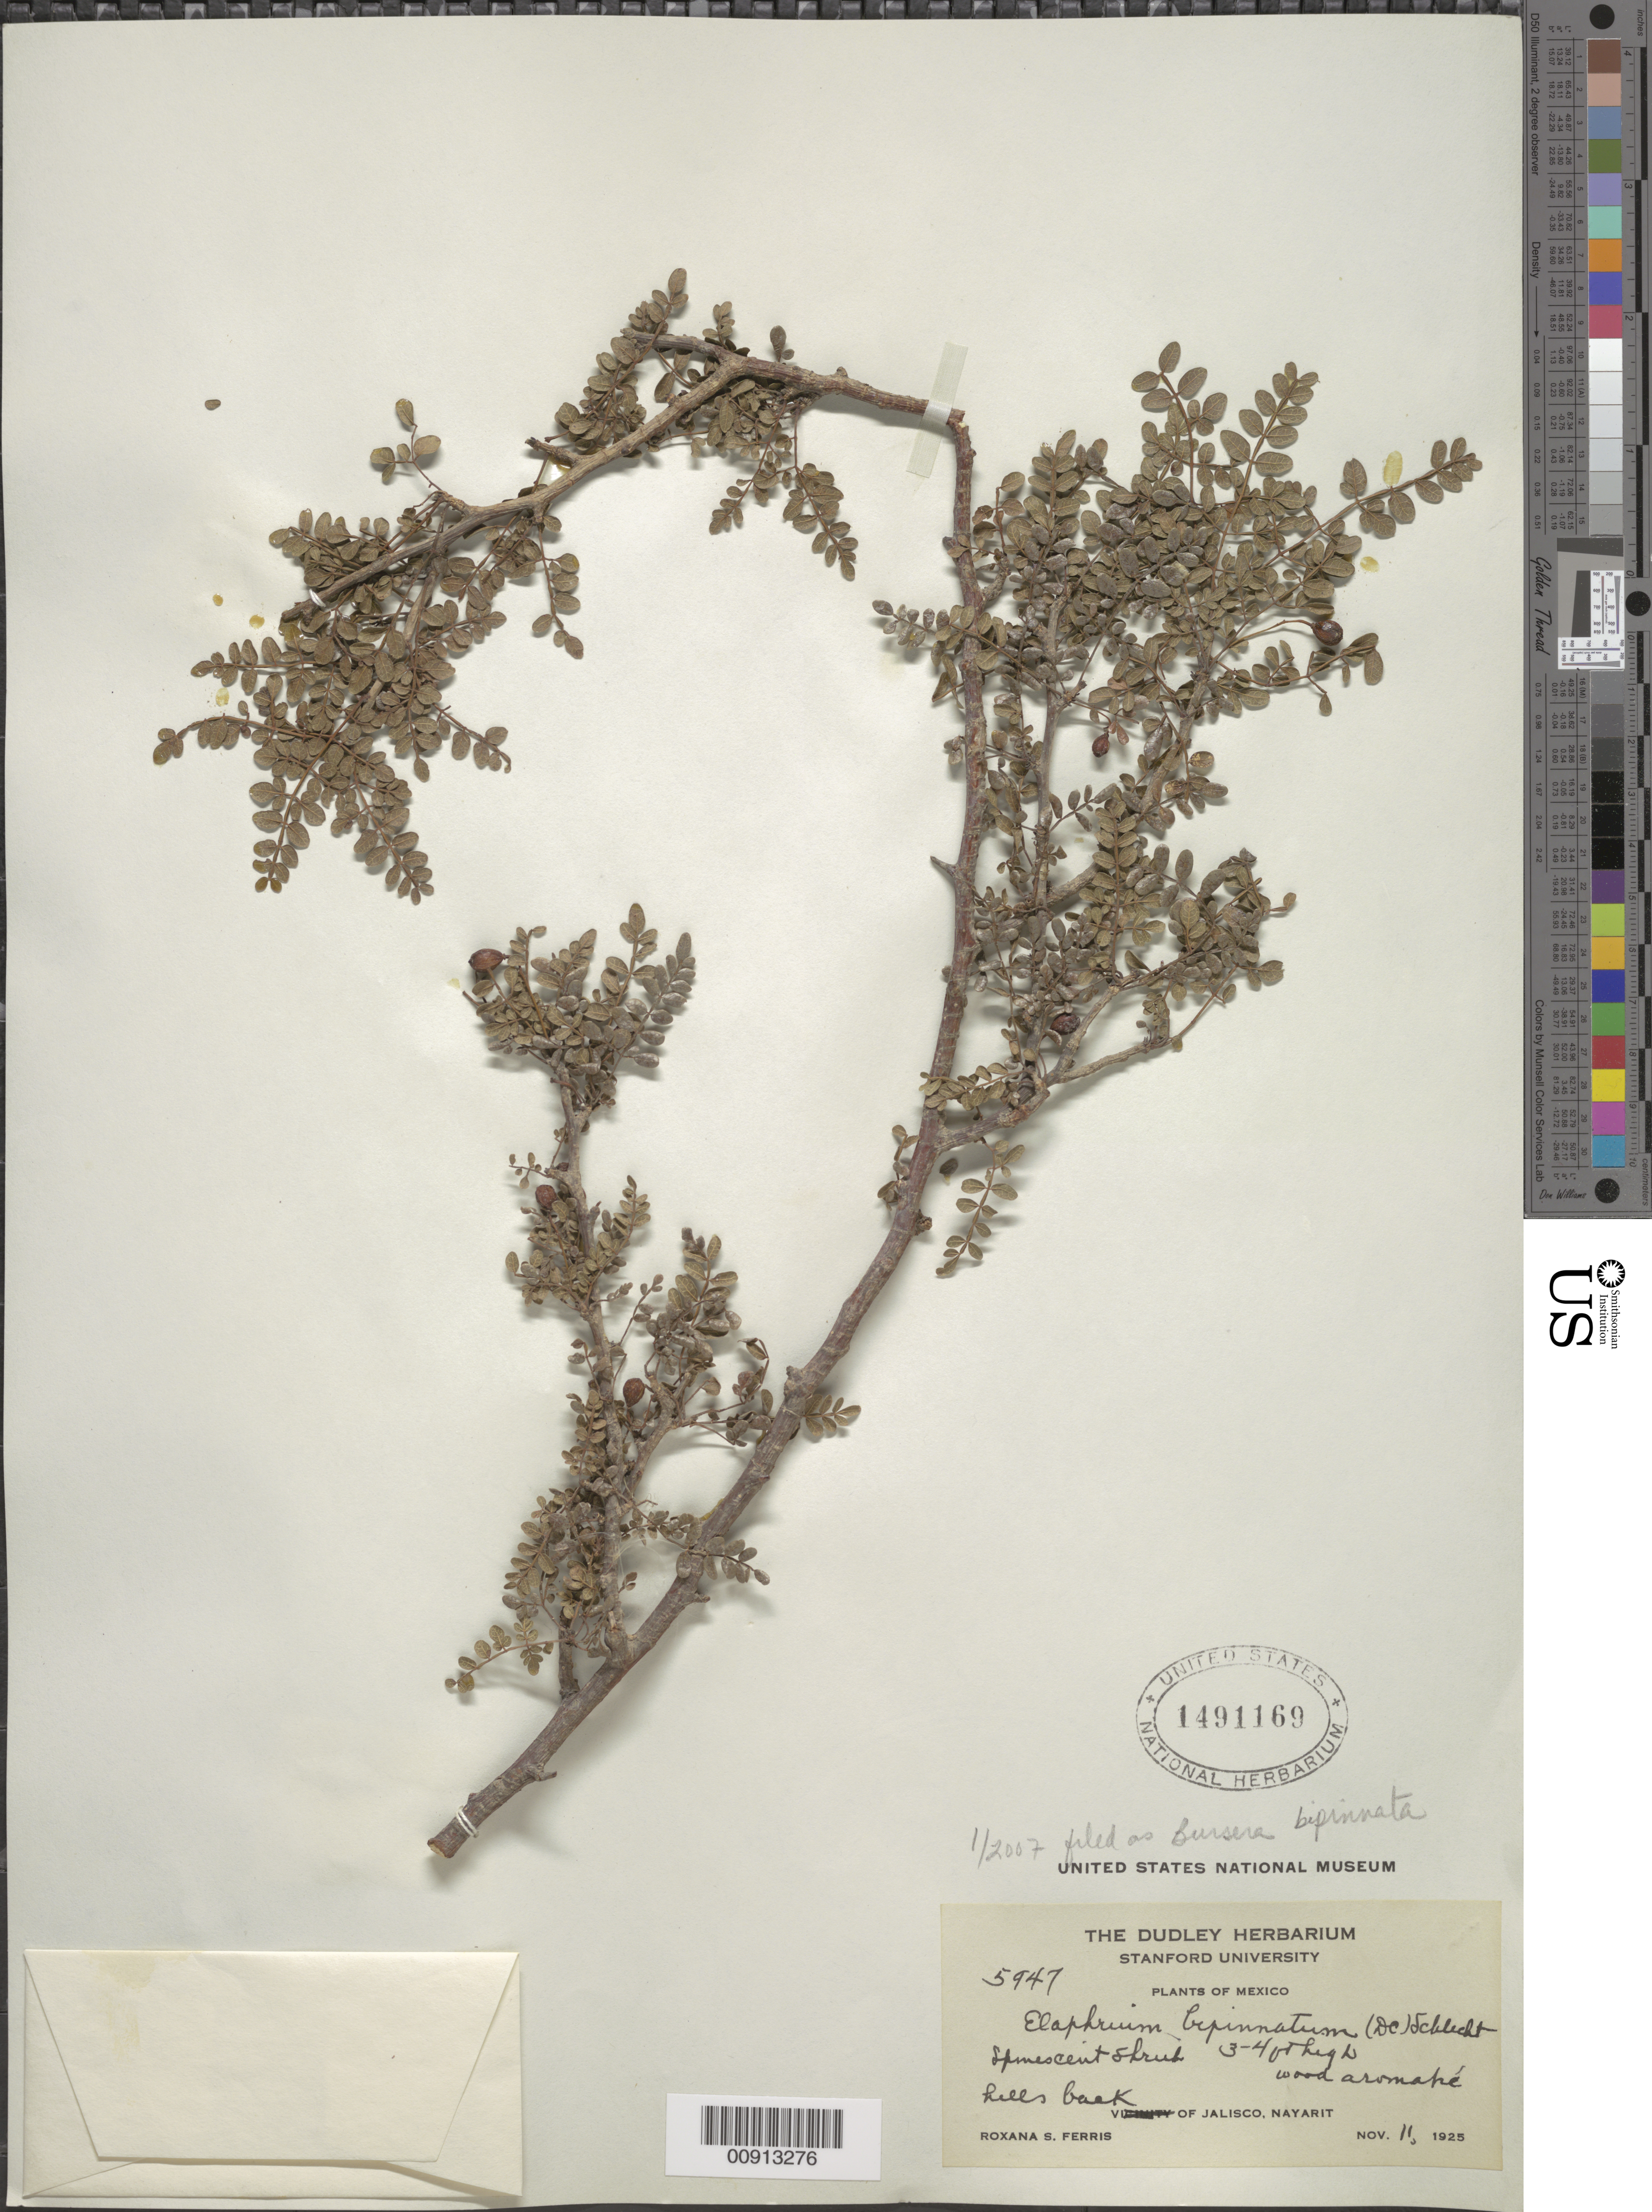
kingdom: Plantae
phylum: Tracheophyta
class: Magnoliopsida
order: Sapindales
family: Burseraceae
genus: Bursera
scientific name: Bursera bipinnata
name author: Engl.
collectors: R. S. Ferris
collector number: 5947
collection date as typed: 11 Nov 1925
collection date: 1925-11-11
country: Mexico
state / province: Nayarit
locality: Hills back of Jalisco, Nayarit.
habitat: Hills.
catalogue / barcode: US 1491169